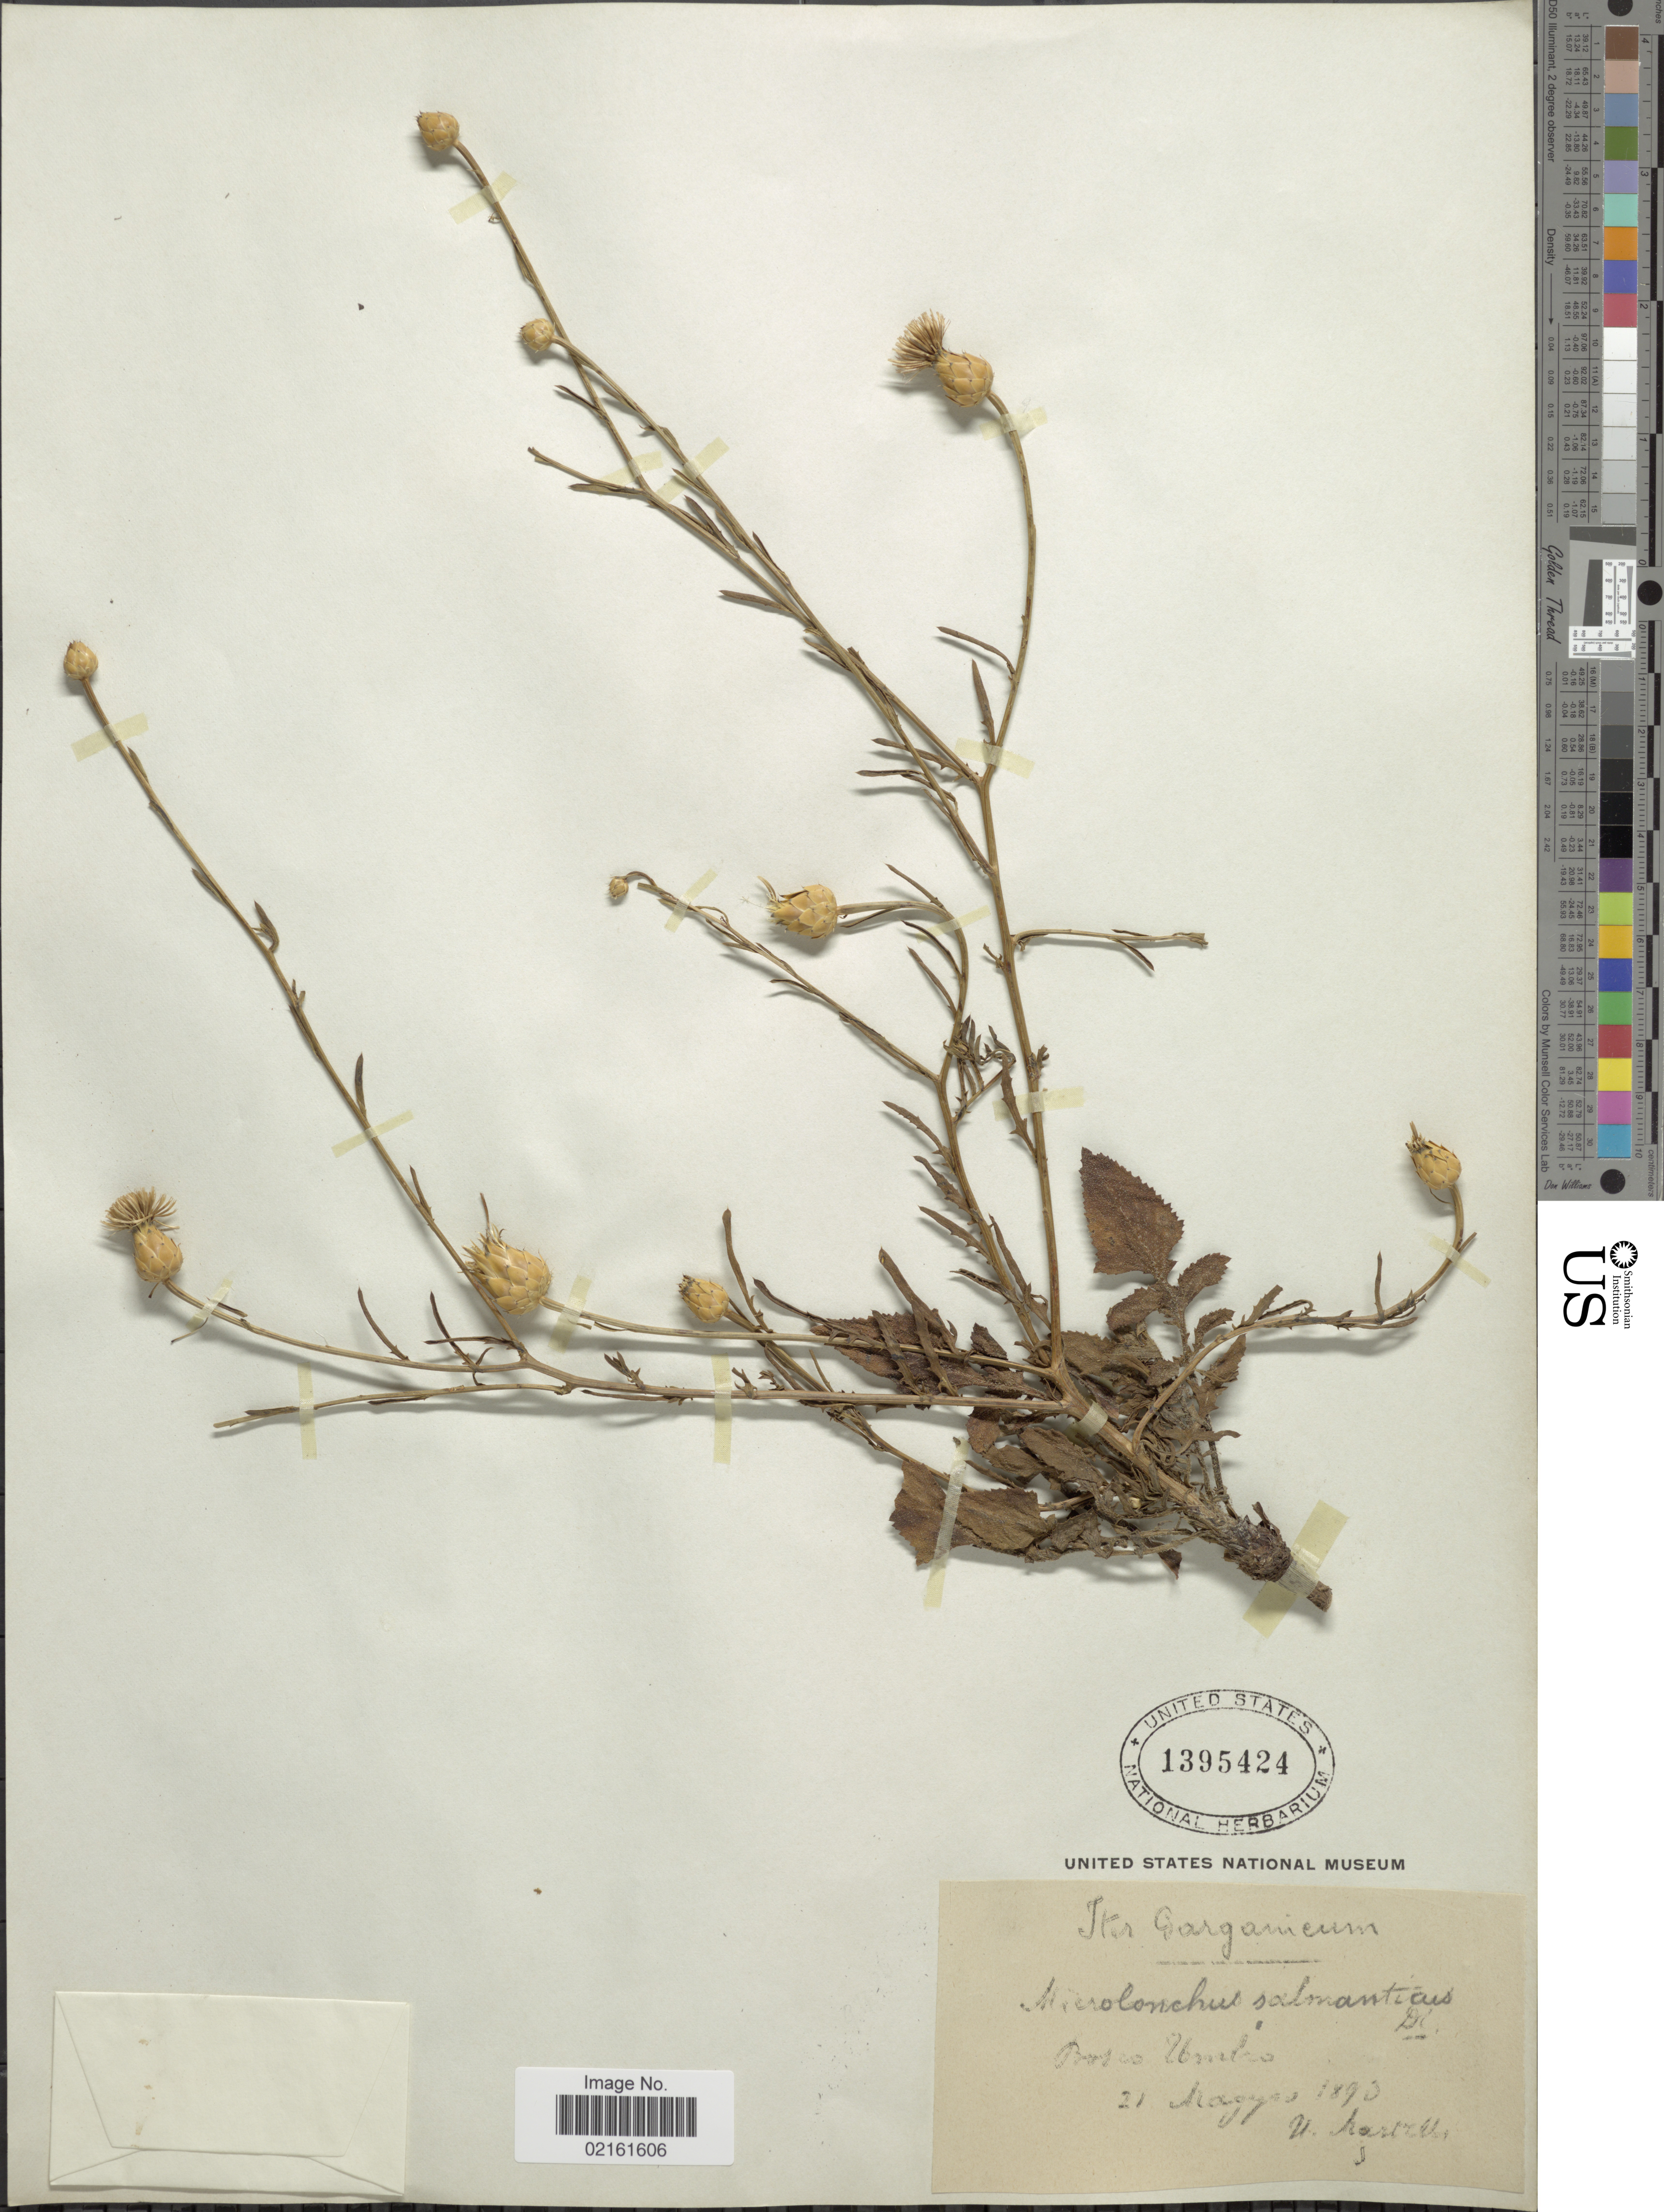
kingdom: Plantae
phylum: Tracheophyta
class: Magnoliopsida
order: Asterales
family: Asteraceae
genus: Mantisalca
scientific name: Mantisalca salmantica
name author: (L.) Briq. & Cav.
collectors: U. Hortrel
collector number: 5*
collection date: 1893-03-21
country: Italy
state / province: Umbria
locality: Bosco Uintao [interpreted]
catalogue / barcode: US 1395424